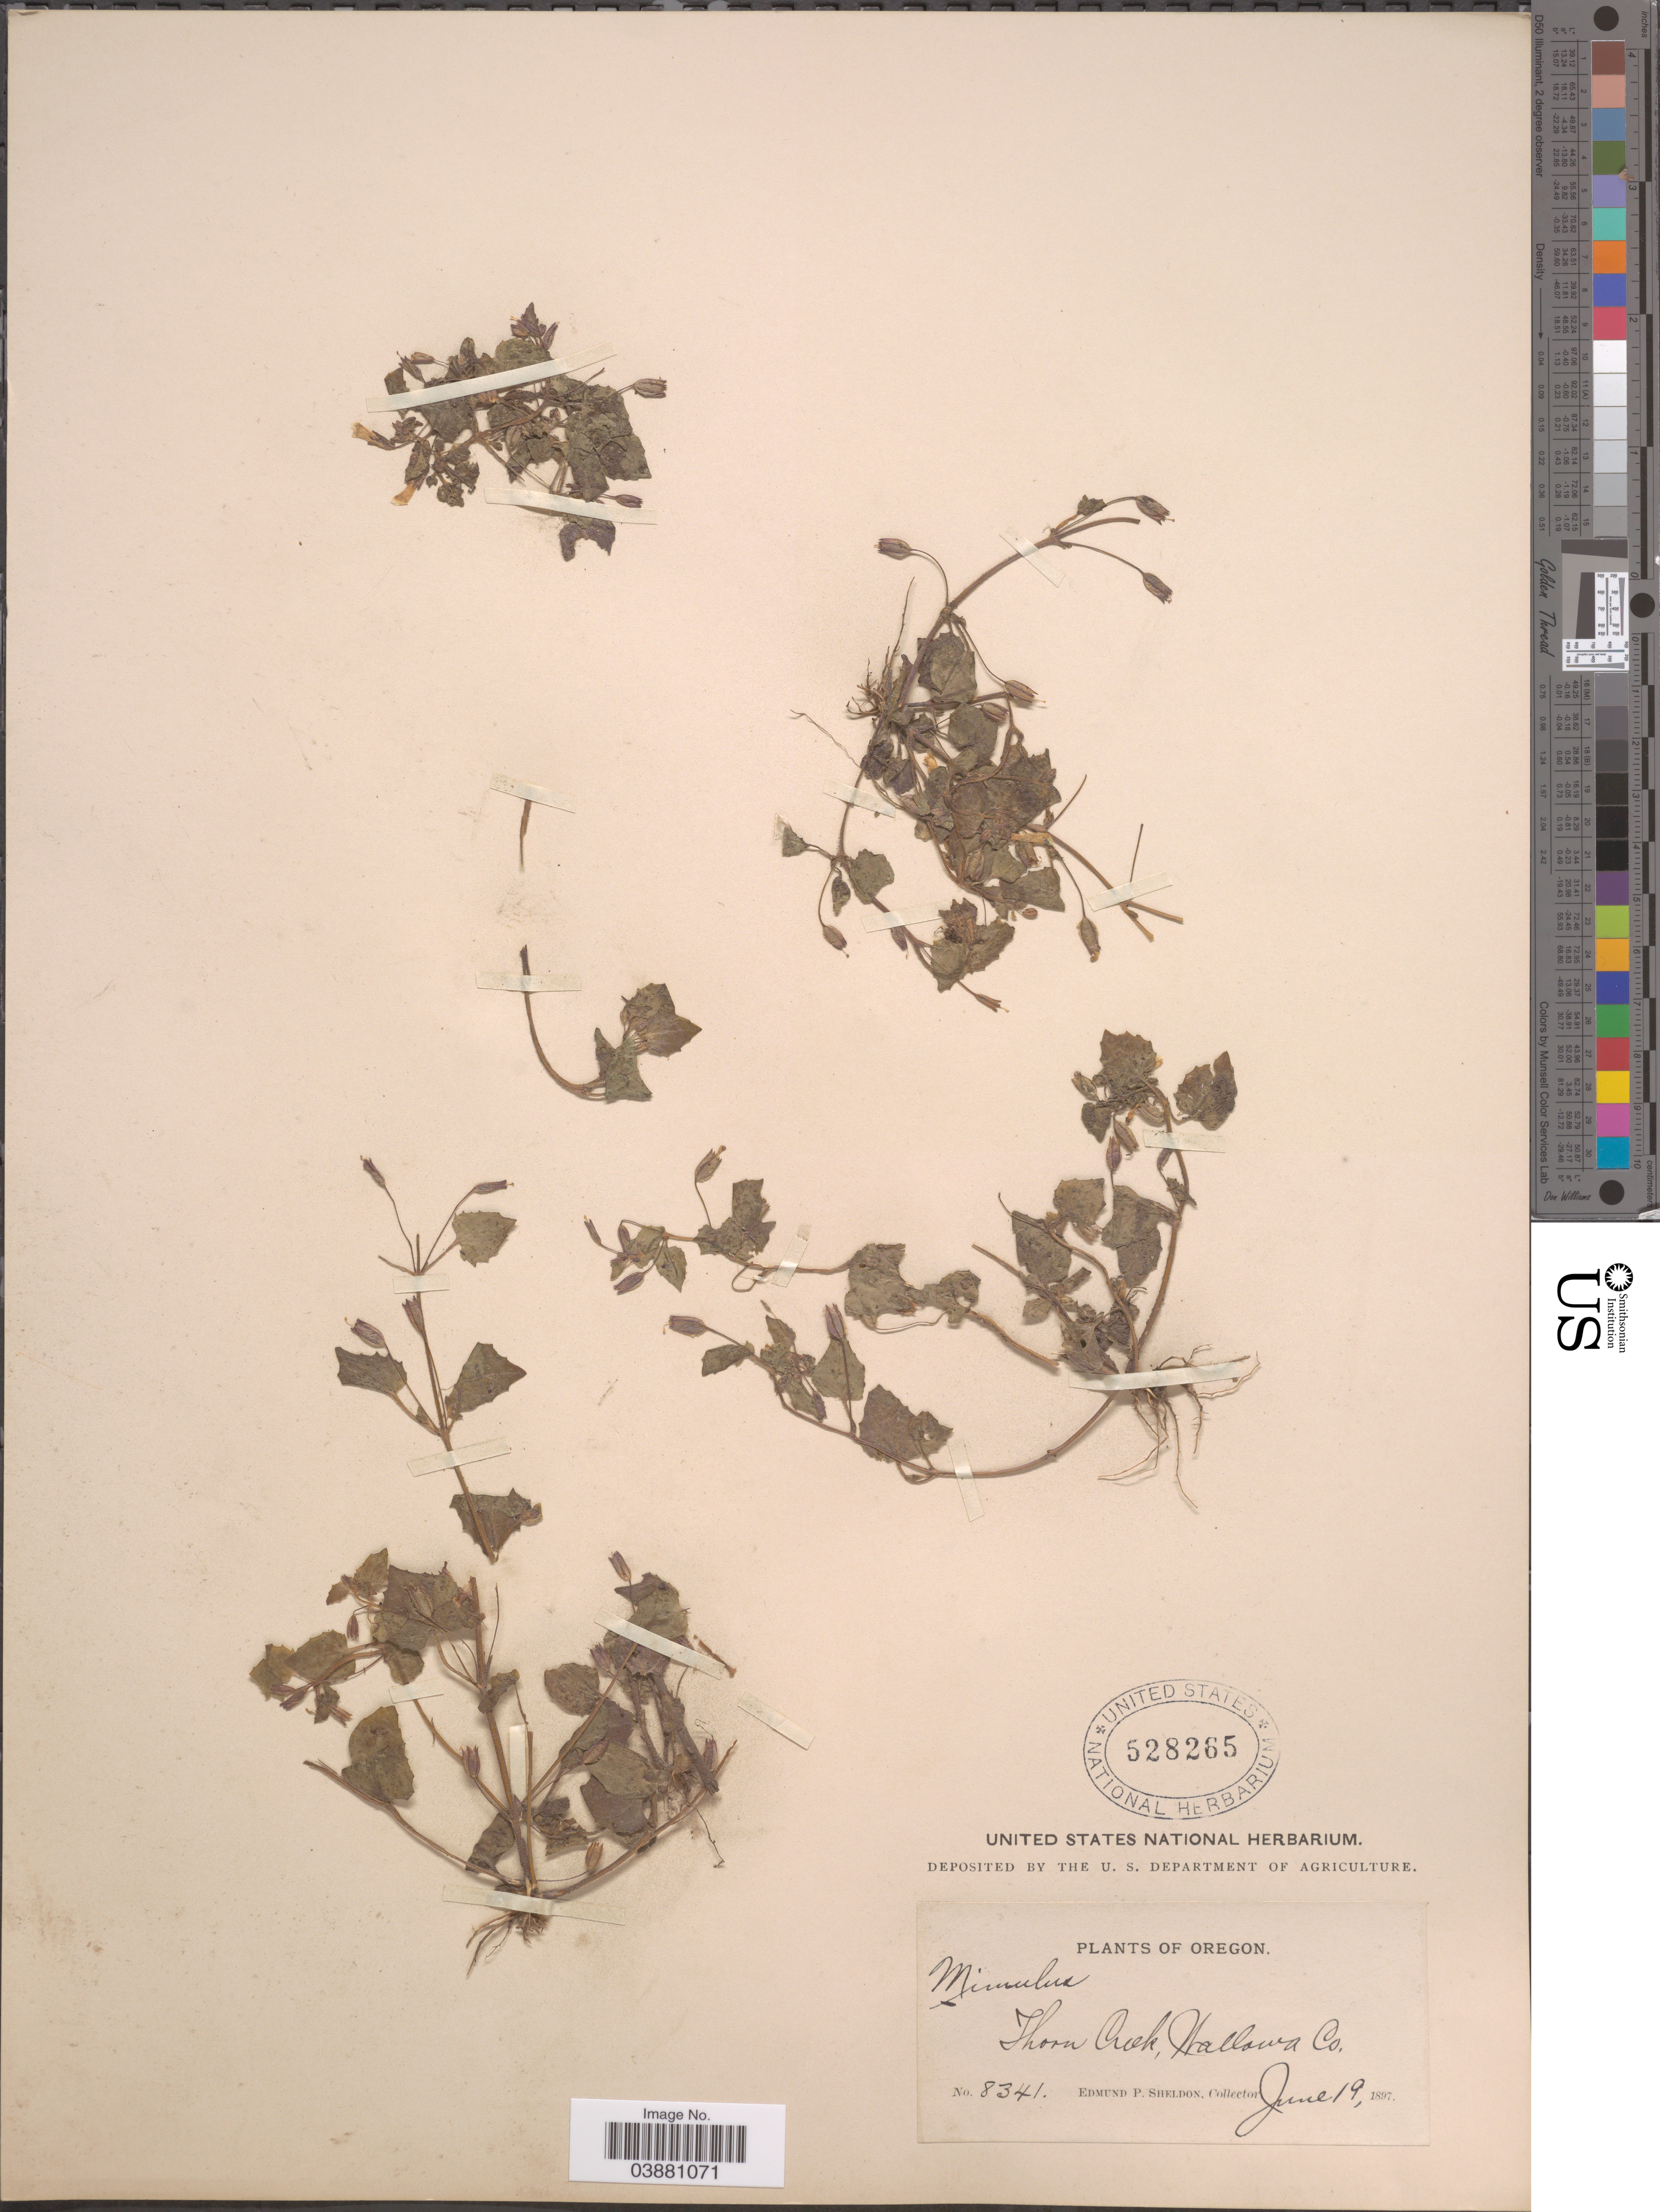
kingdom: Plantae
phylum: Tracheophyta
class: Magnoliopsida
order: Lamiales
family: Phrymaceae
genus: Mimulus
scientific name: Mimulus floribundus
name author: Douglas ex Lindl.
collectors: E. P. Sheldon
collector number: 8341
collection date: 1897-06-19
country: United States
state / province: Oregon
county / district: Wallowa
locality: Thorn Creek, Wallowa Co.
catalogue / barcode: US 528265